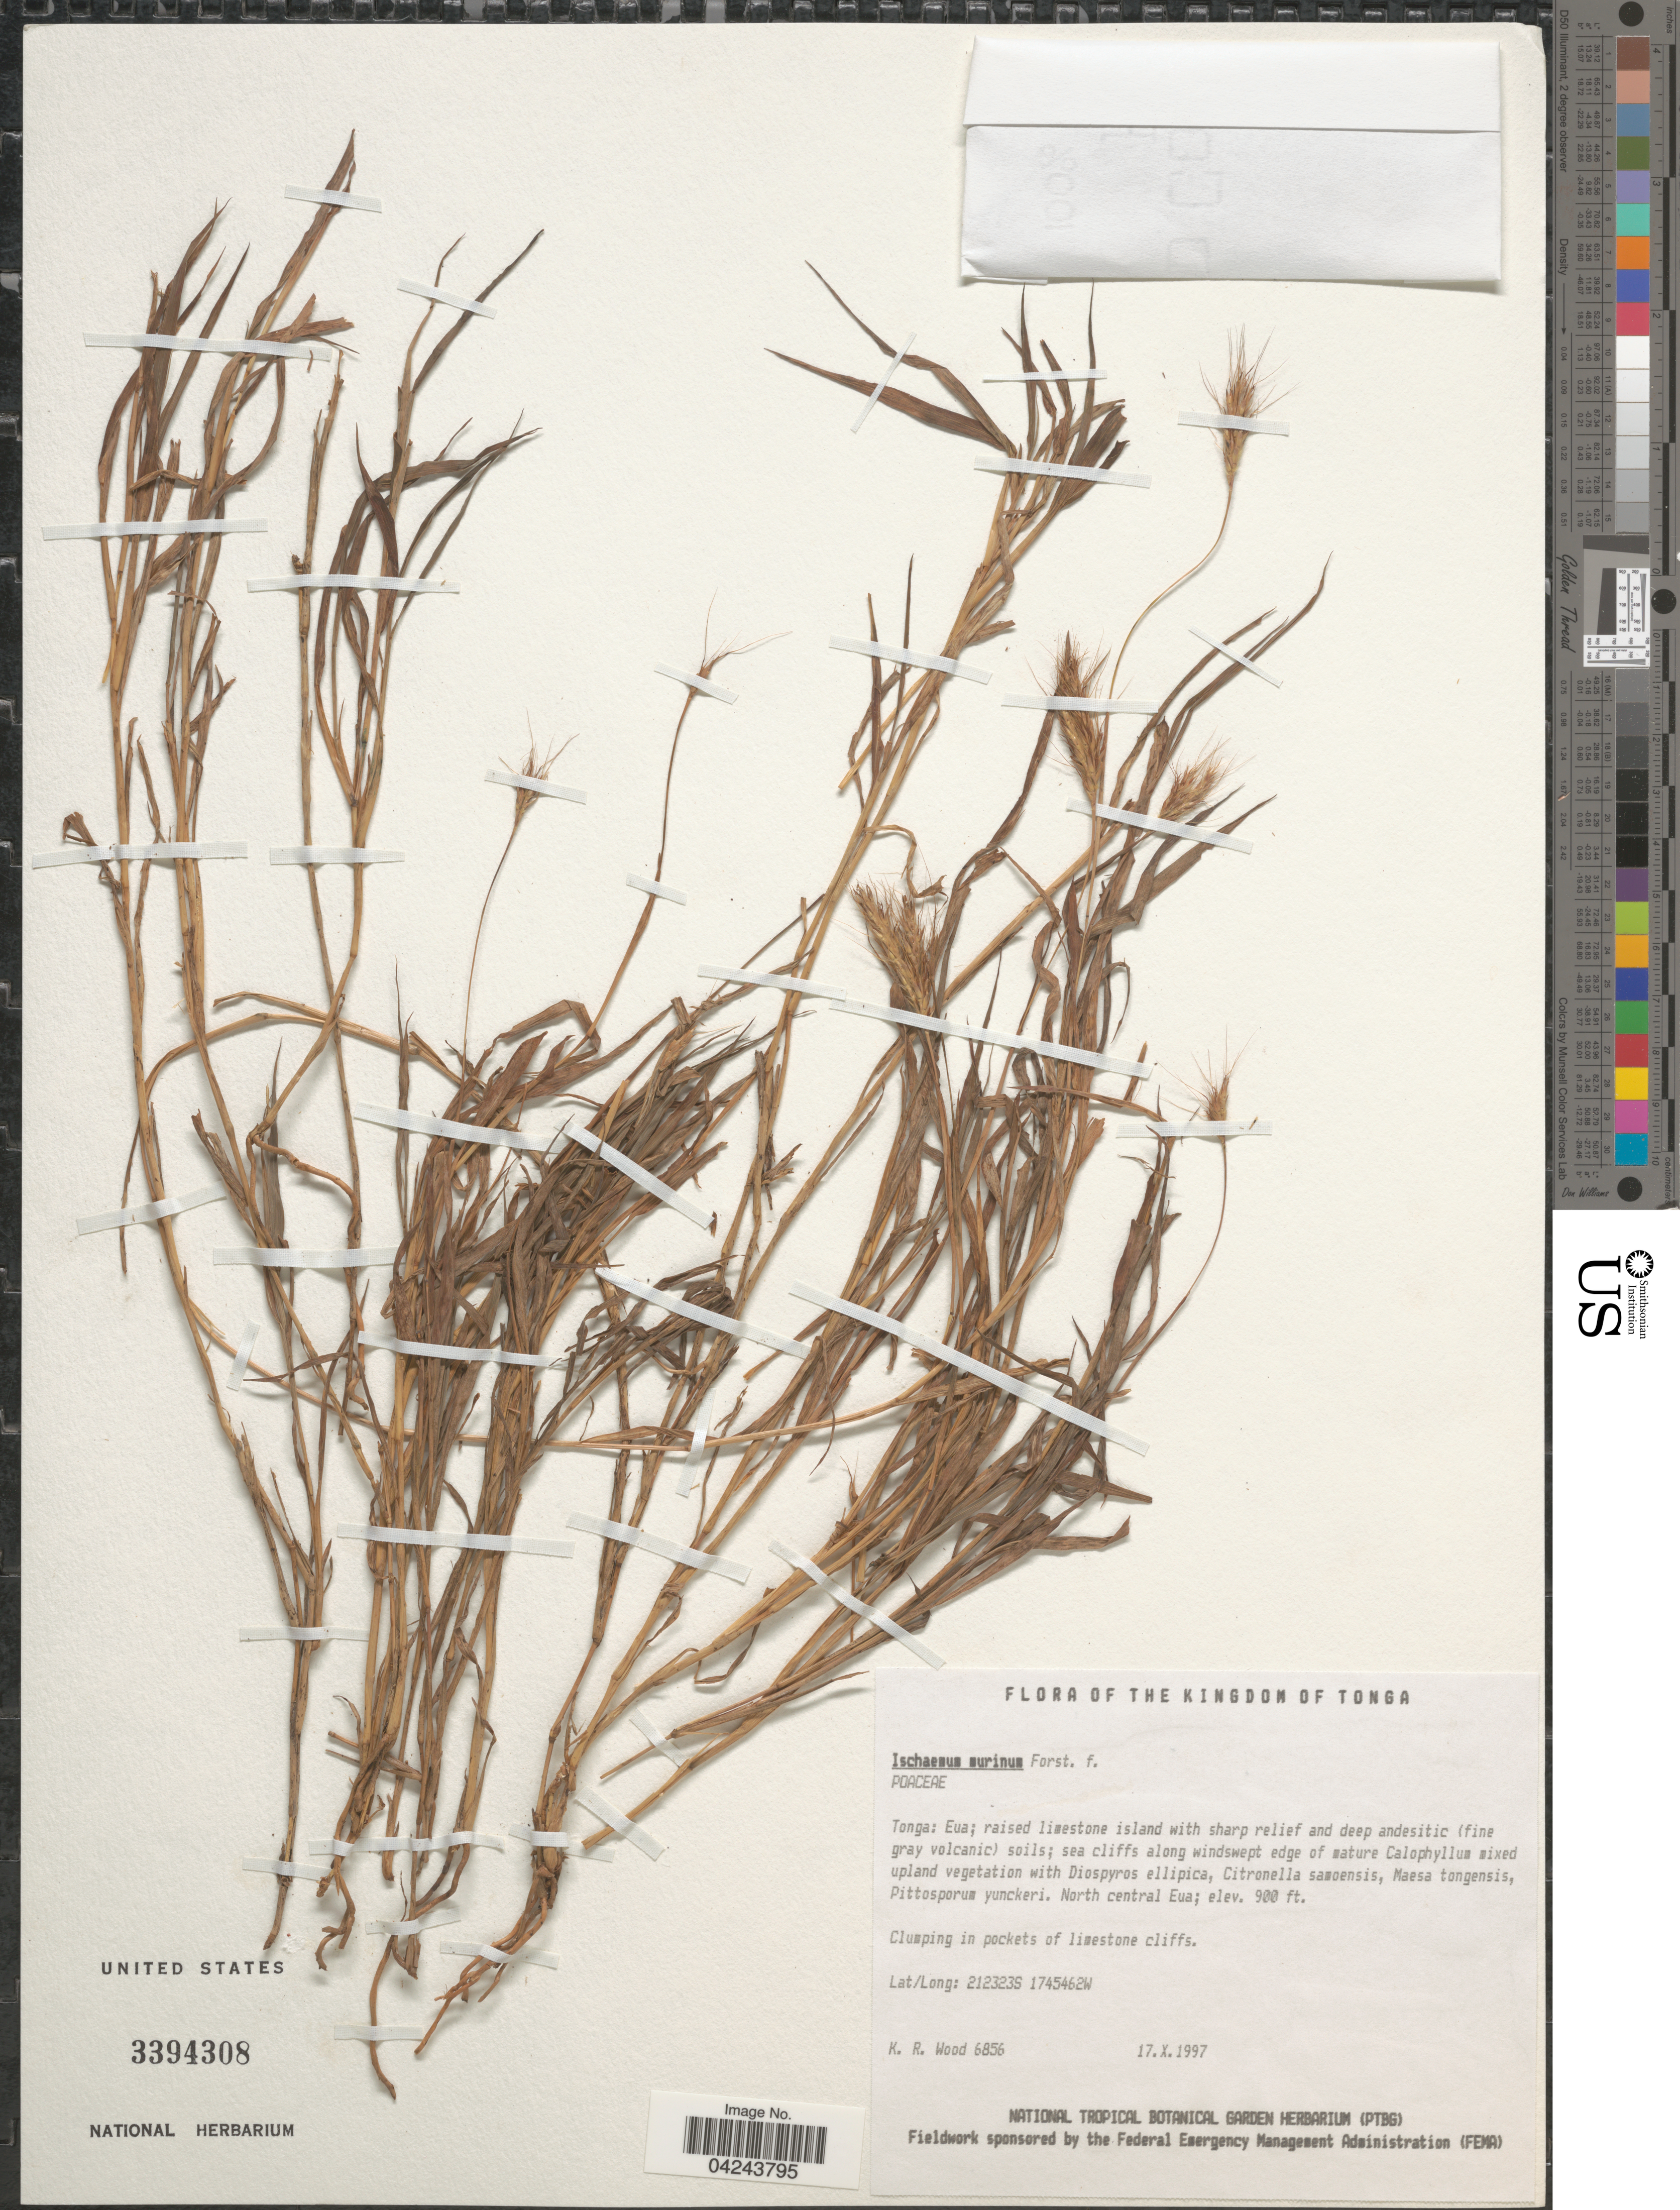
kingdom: Plantae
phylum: Tracheophyta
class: Liliopsida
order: Poales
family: Poaceae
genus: Ischaemum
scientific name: Ischaemum murinum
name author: G. Forst.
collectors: W. Wood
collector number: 6856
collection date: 1997-10-17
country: Tonga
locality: Kingdom of Tonga. Eua; North central Eua.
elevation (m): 274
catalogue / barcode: US 3394308